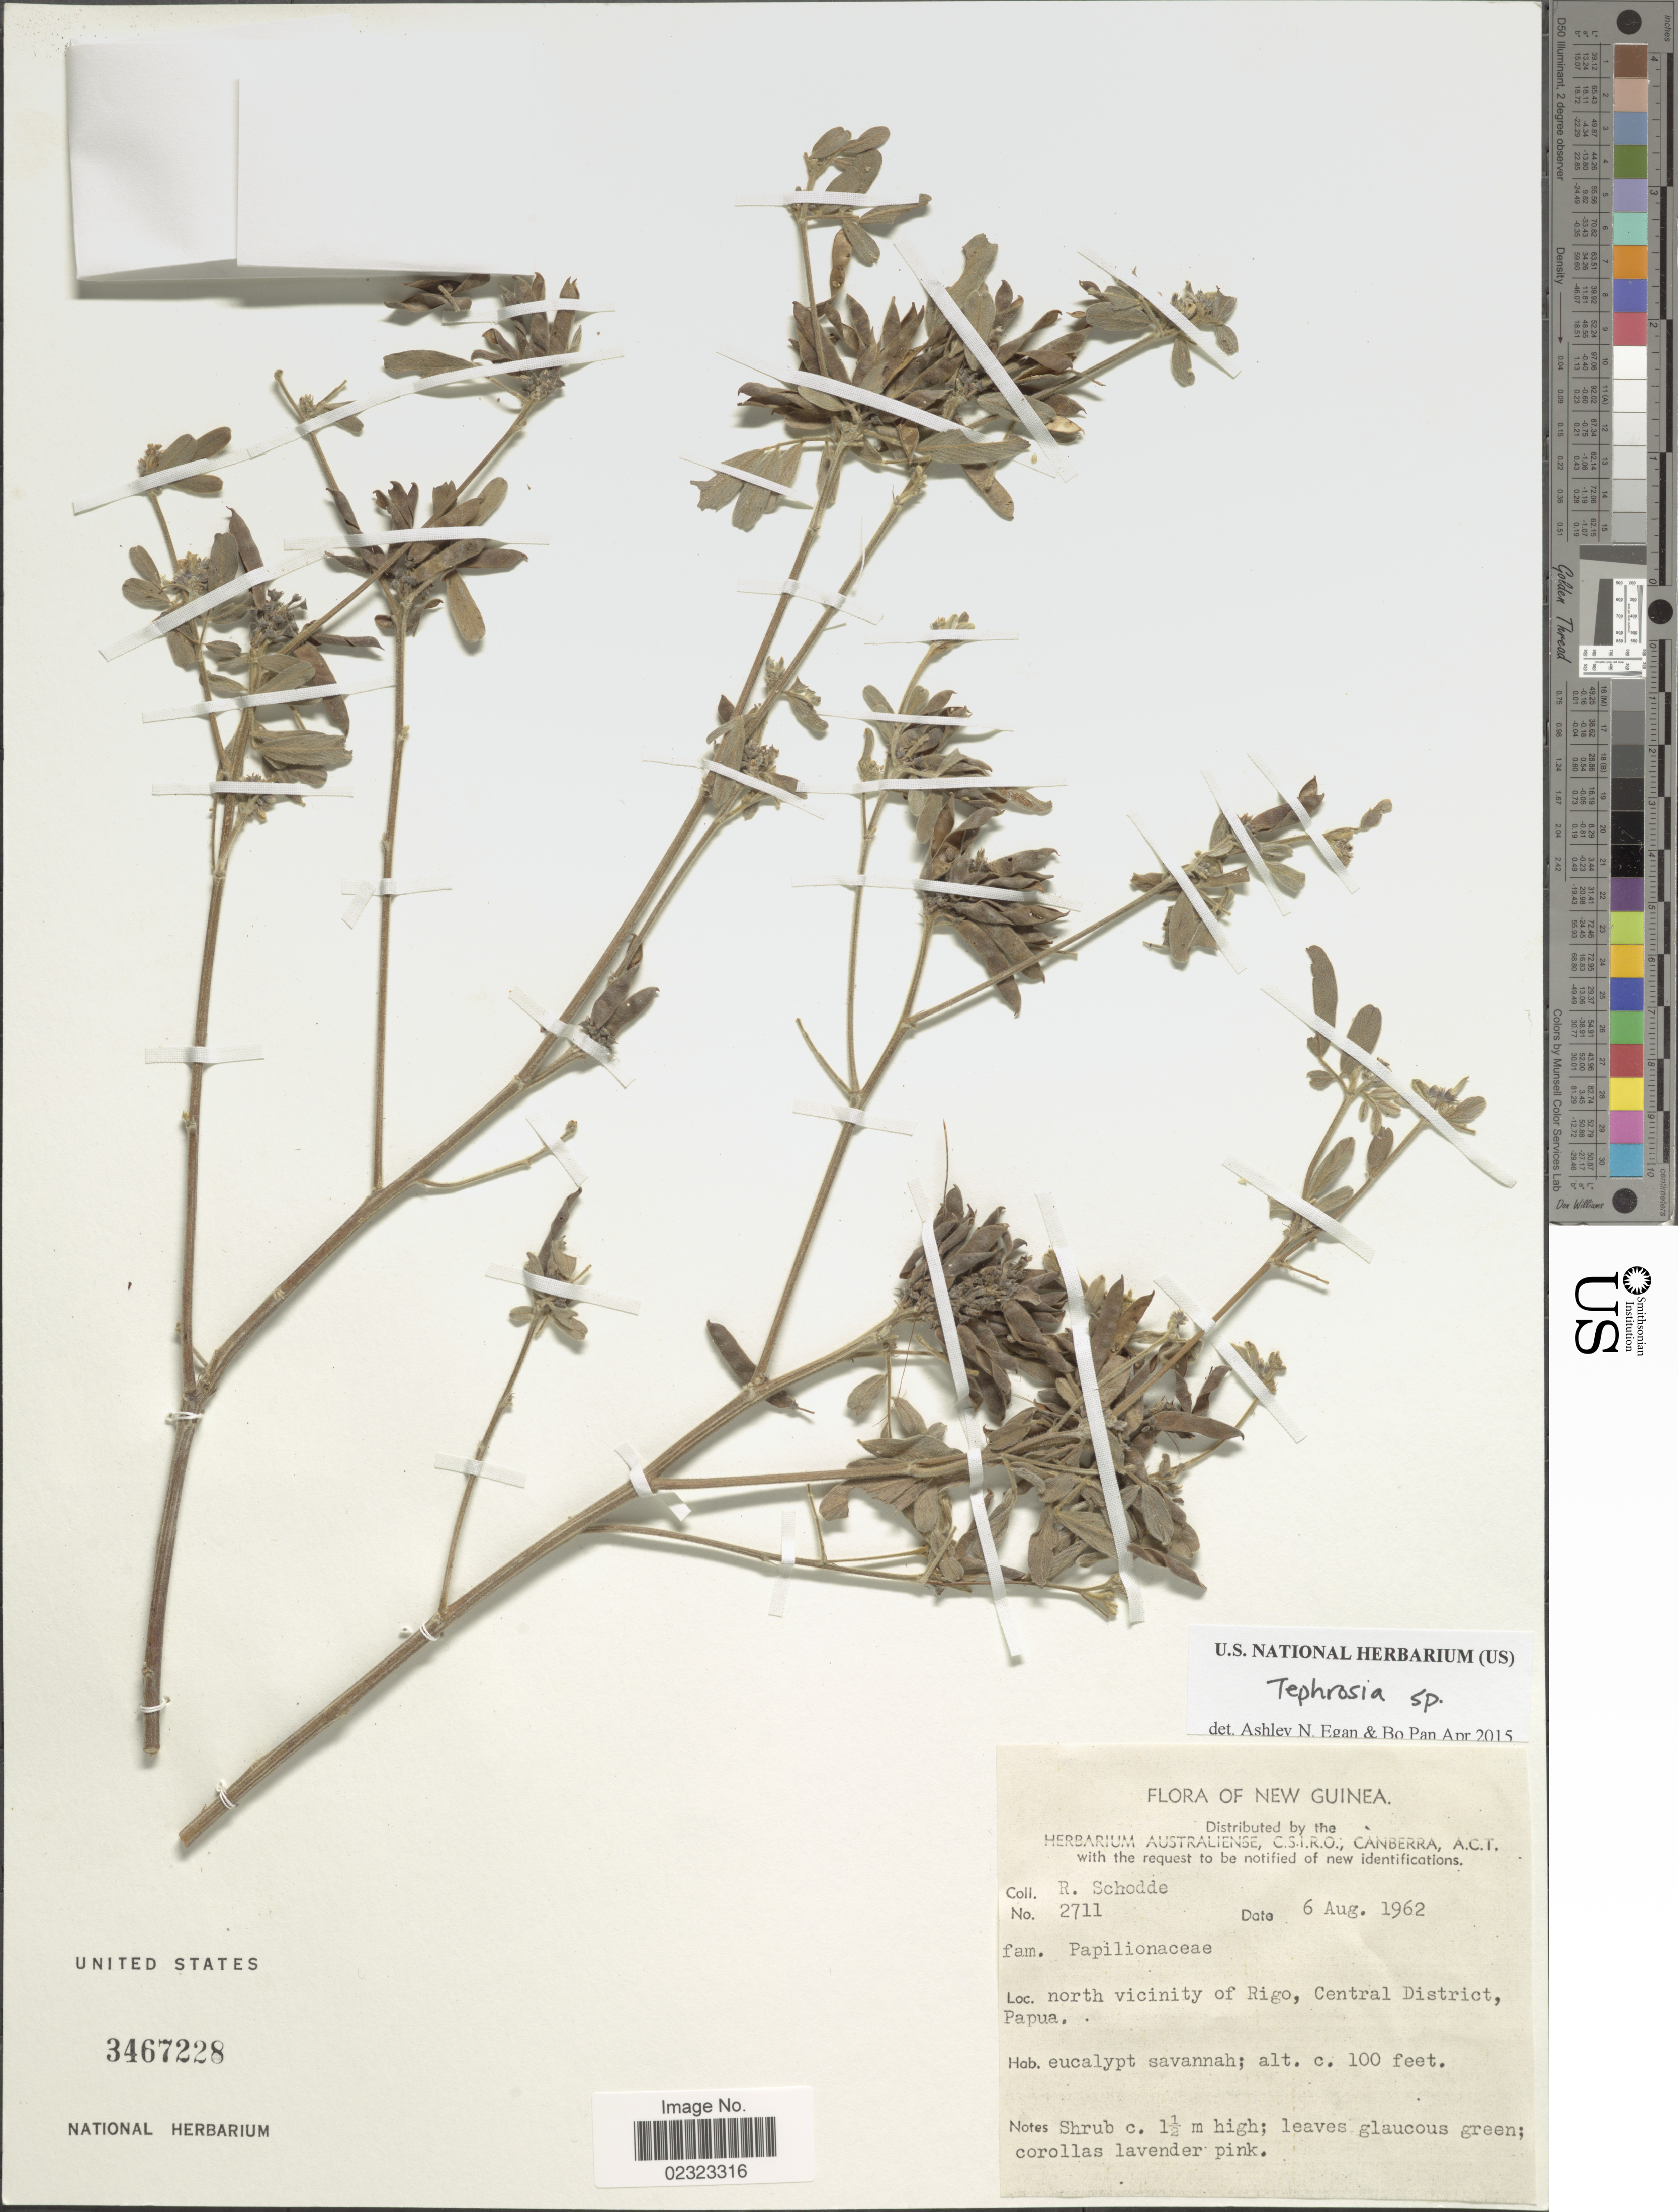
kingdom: Plantae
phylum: Tracheophyta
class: Magnoliopsida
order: Fabales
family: Fabaceae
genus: Tephrosia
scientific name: Tephrosia sp.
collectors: R. Schodde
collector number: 2711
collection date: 1962-08-06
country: Papua New Guinea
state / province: Central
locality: North vicinity of Rigo, Papua.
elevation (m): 30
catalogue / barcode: US 3467228